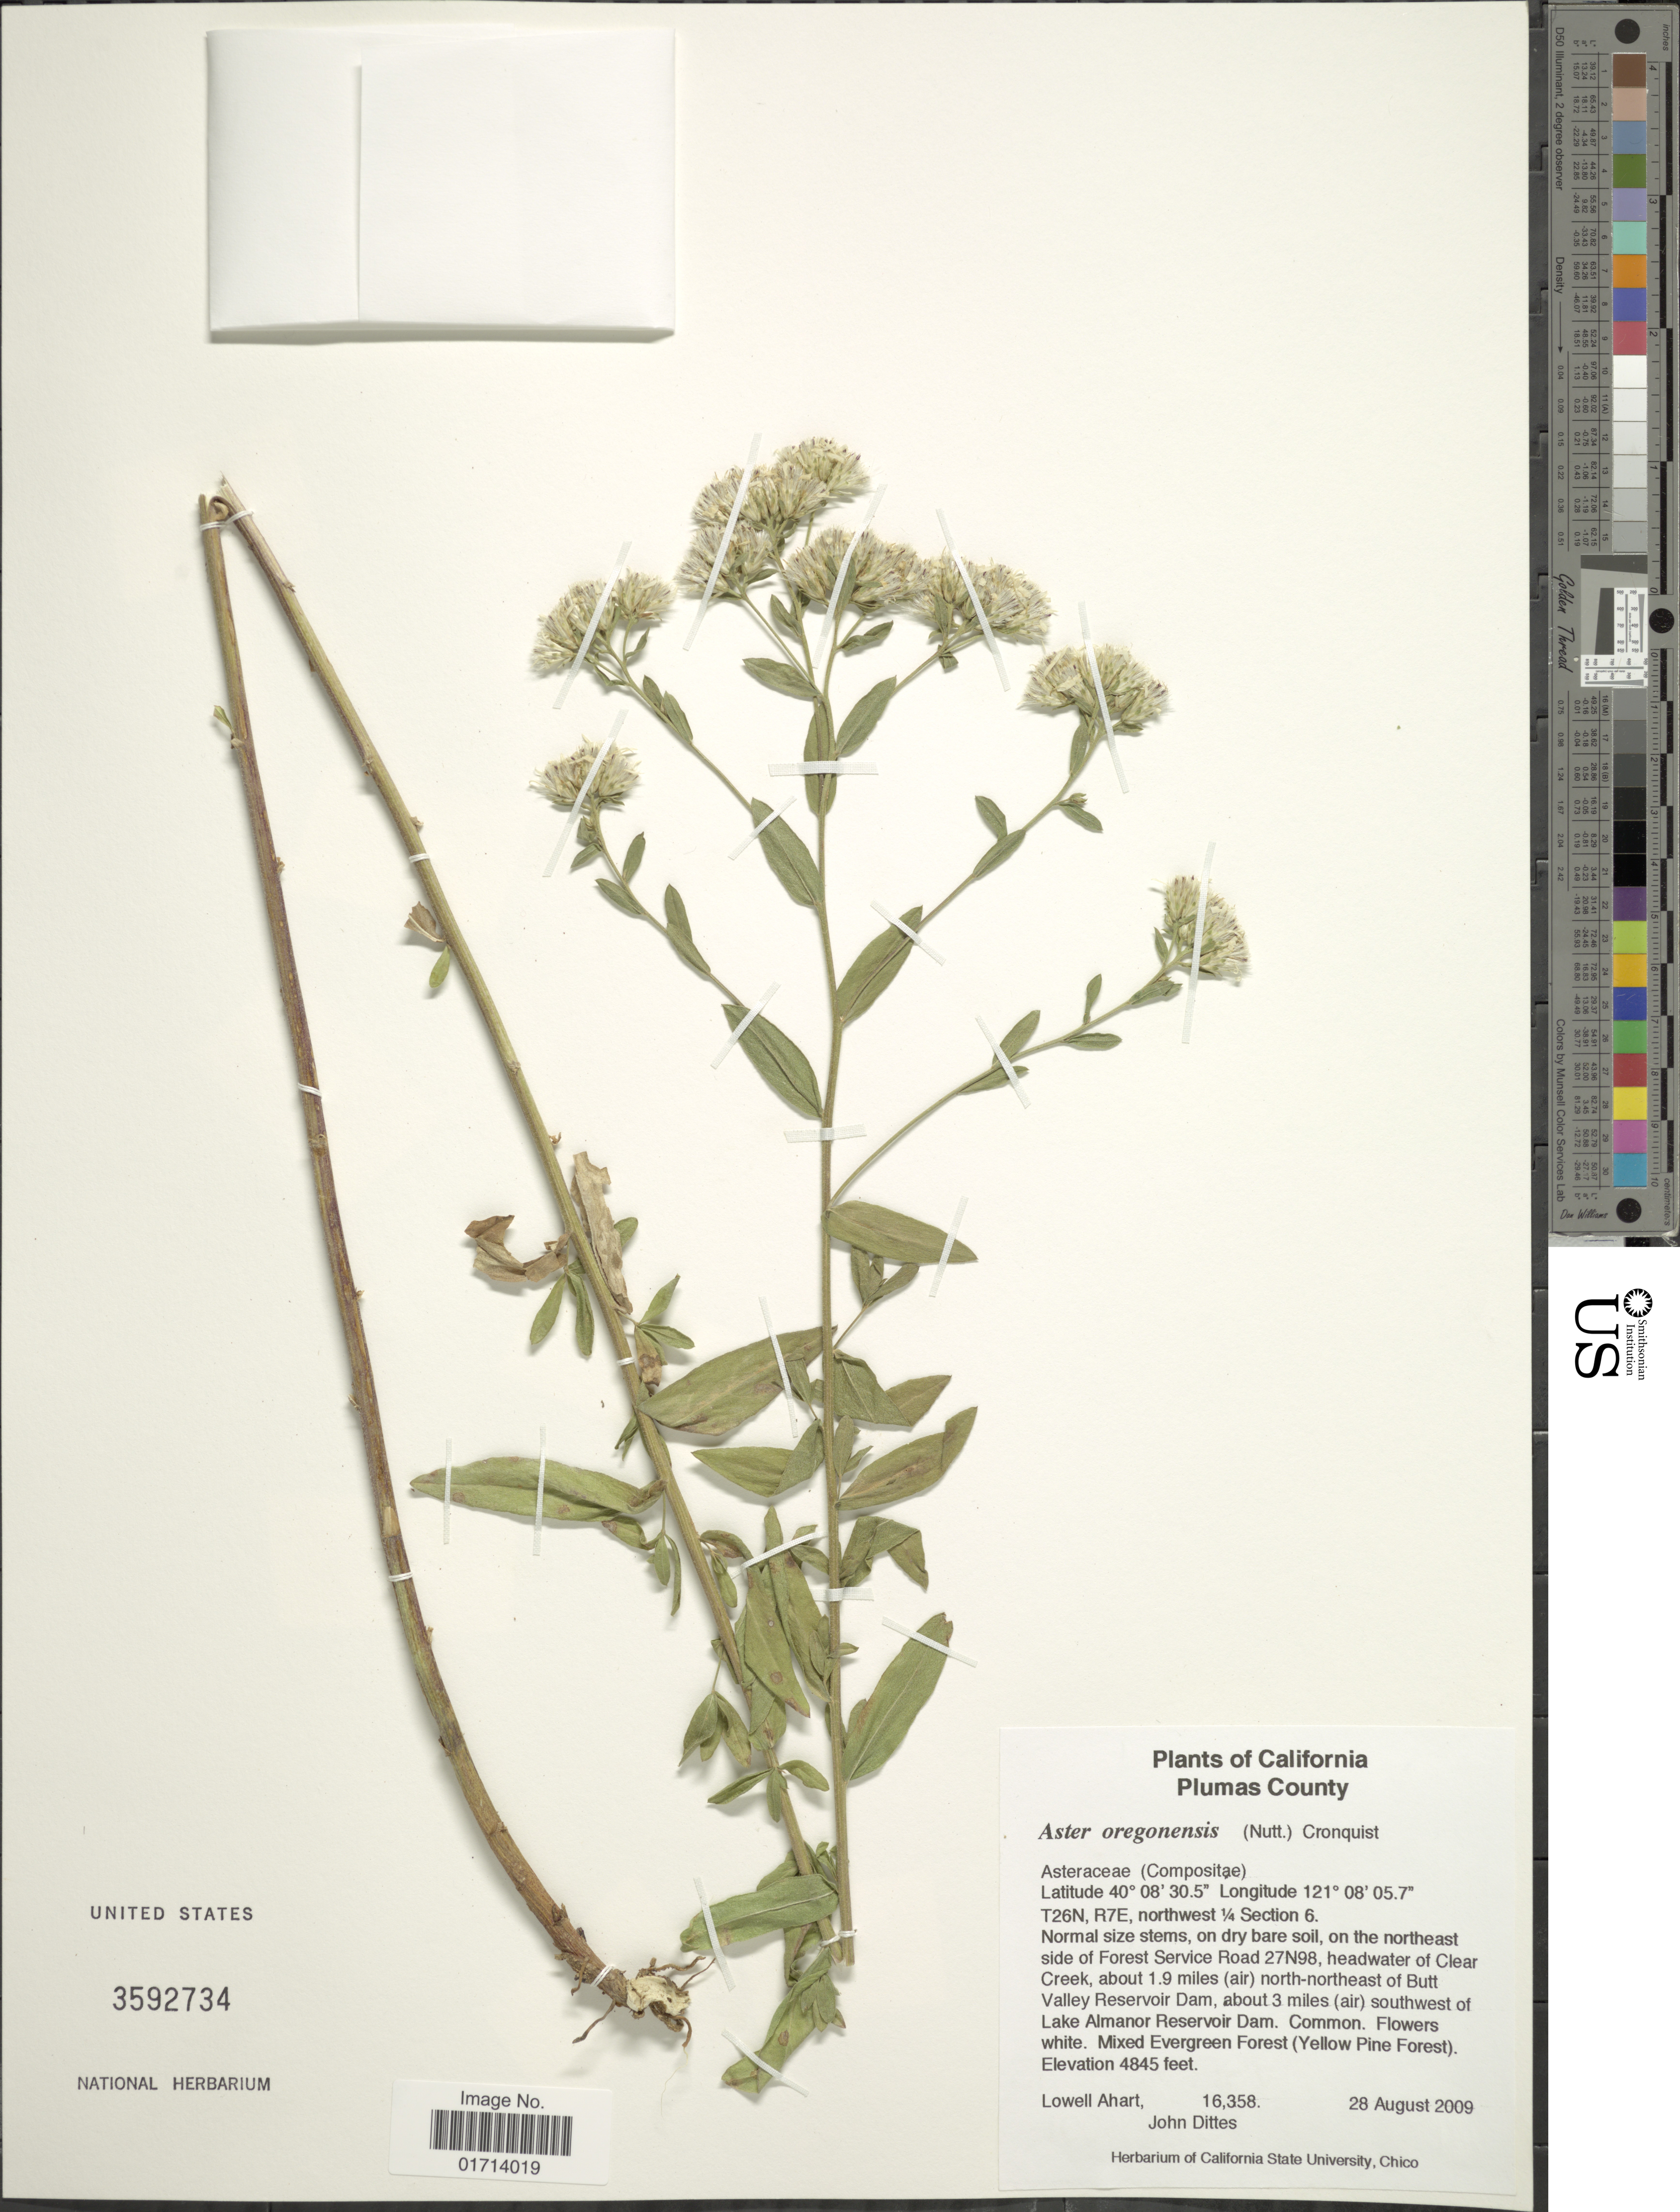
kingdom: Plantae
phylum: Tracheophyta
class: Magnoliopsida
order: Asterales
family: Asteraceae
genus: Sericocarpus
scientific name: Sericocarpus oregonensis var. californicus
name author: (Durand) G.L. Nesom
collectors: L. Ahart & J. Dittes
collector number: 16358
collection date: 2009-08-28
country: United States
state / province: California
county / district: Plumas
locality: Plumas County, on the northeast side of Forest Service Road 27N98, headwater of Clear Creek, about 1.9 miles (air) north-northeast of Butt Valley Reservoir Dam, about 3 miles (air) southwest of Lake Almanor Reservoir Dam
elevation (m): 1477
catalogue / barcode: US 3592734